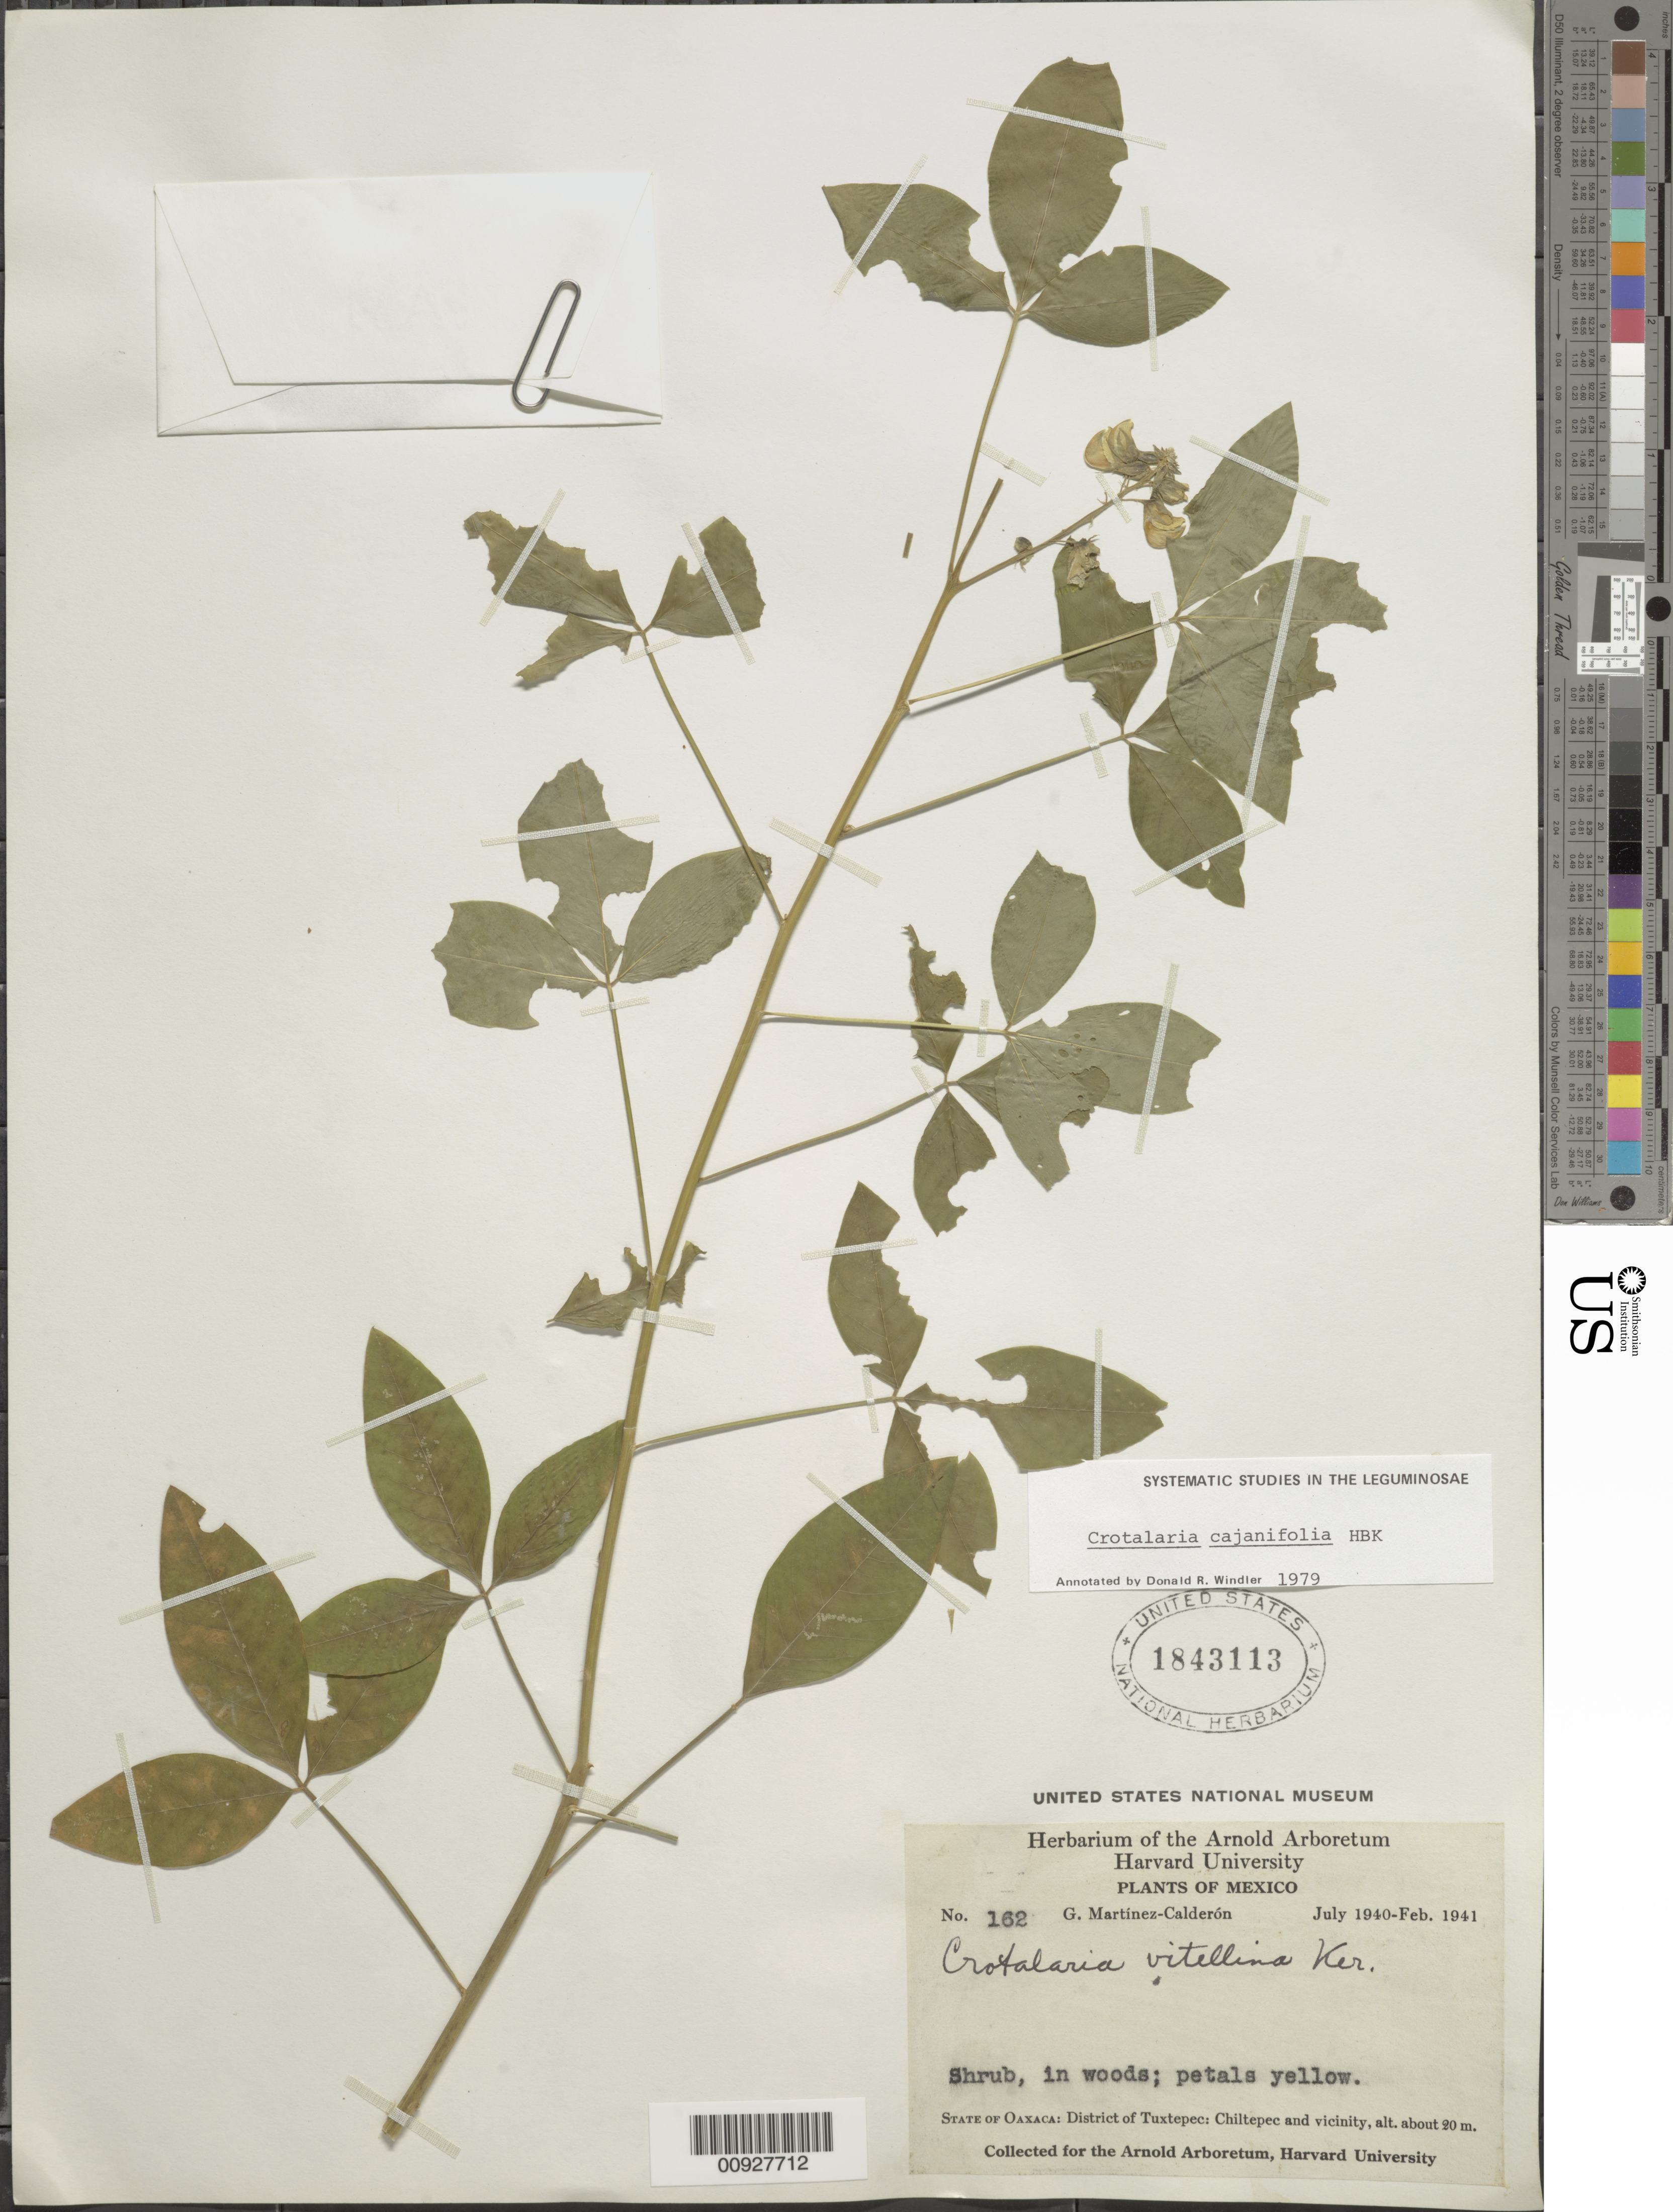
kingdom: Plantae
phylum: Tracheophyta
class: Magnoliopsida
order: Fabales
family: Fabaceae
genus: Crotalaria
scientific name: Crotalaria cajanifolia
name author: Kunth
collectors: G. Martinez-C.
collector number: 162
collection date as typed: Jul 1940 to -- Feb 1941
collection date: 1940-07/1941-02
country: Mexico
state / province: Oaxaca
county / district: Tuxtepec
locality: State of Oaxaca: District of Tuxtepec: Chiltepec and vicinity.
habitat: In woods.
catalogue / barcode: US 1843113